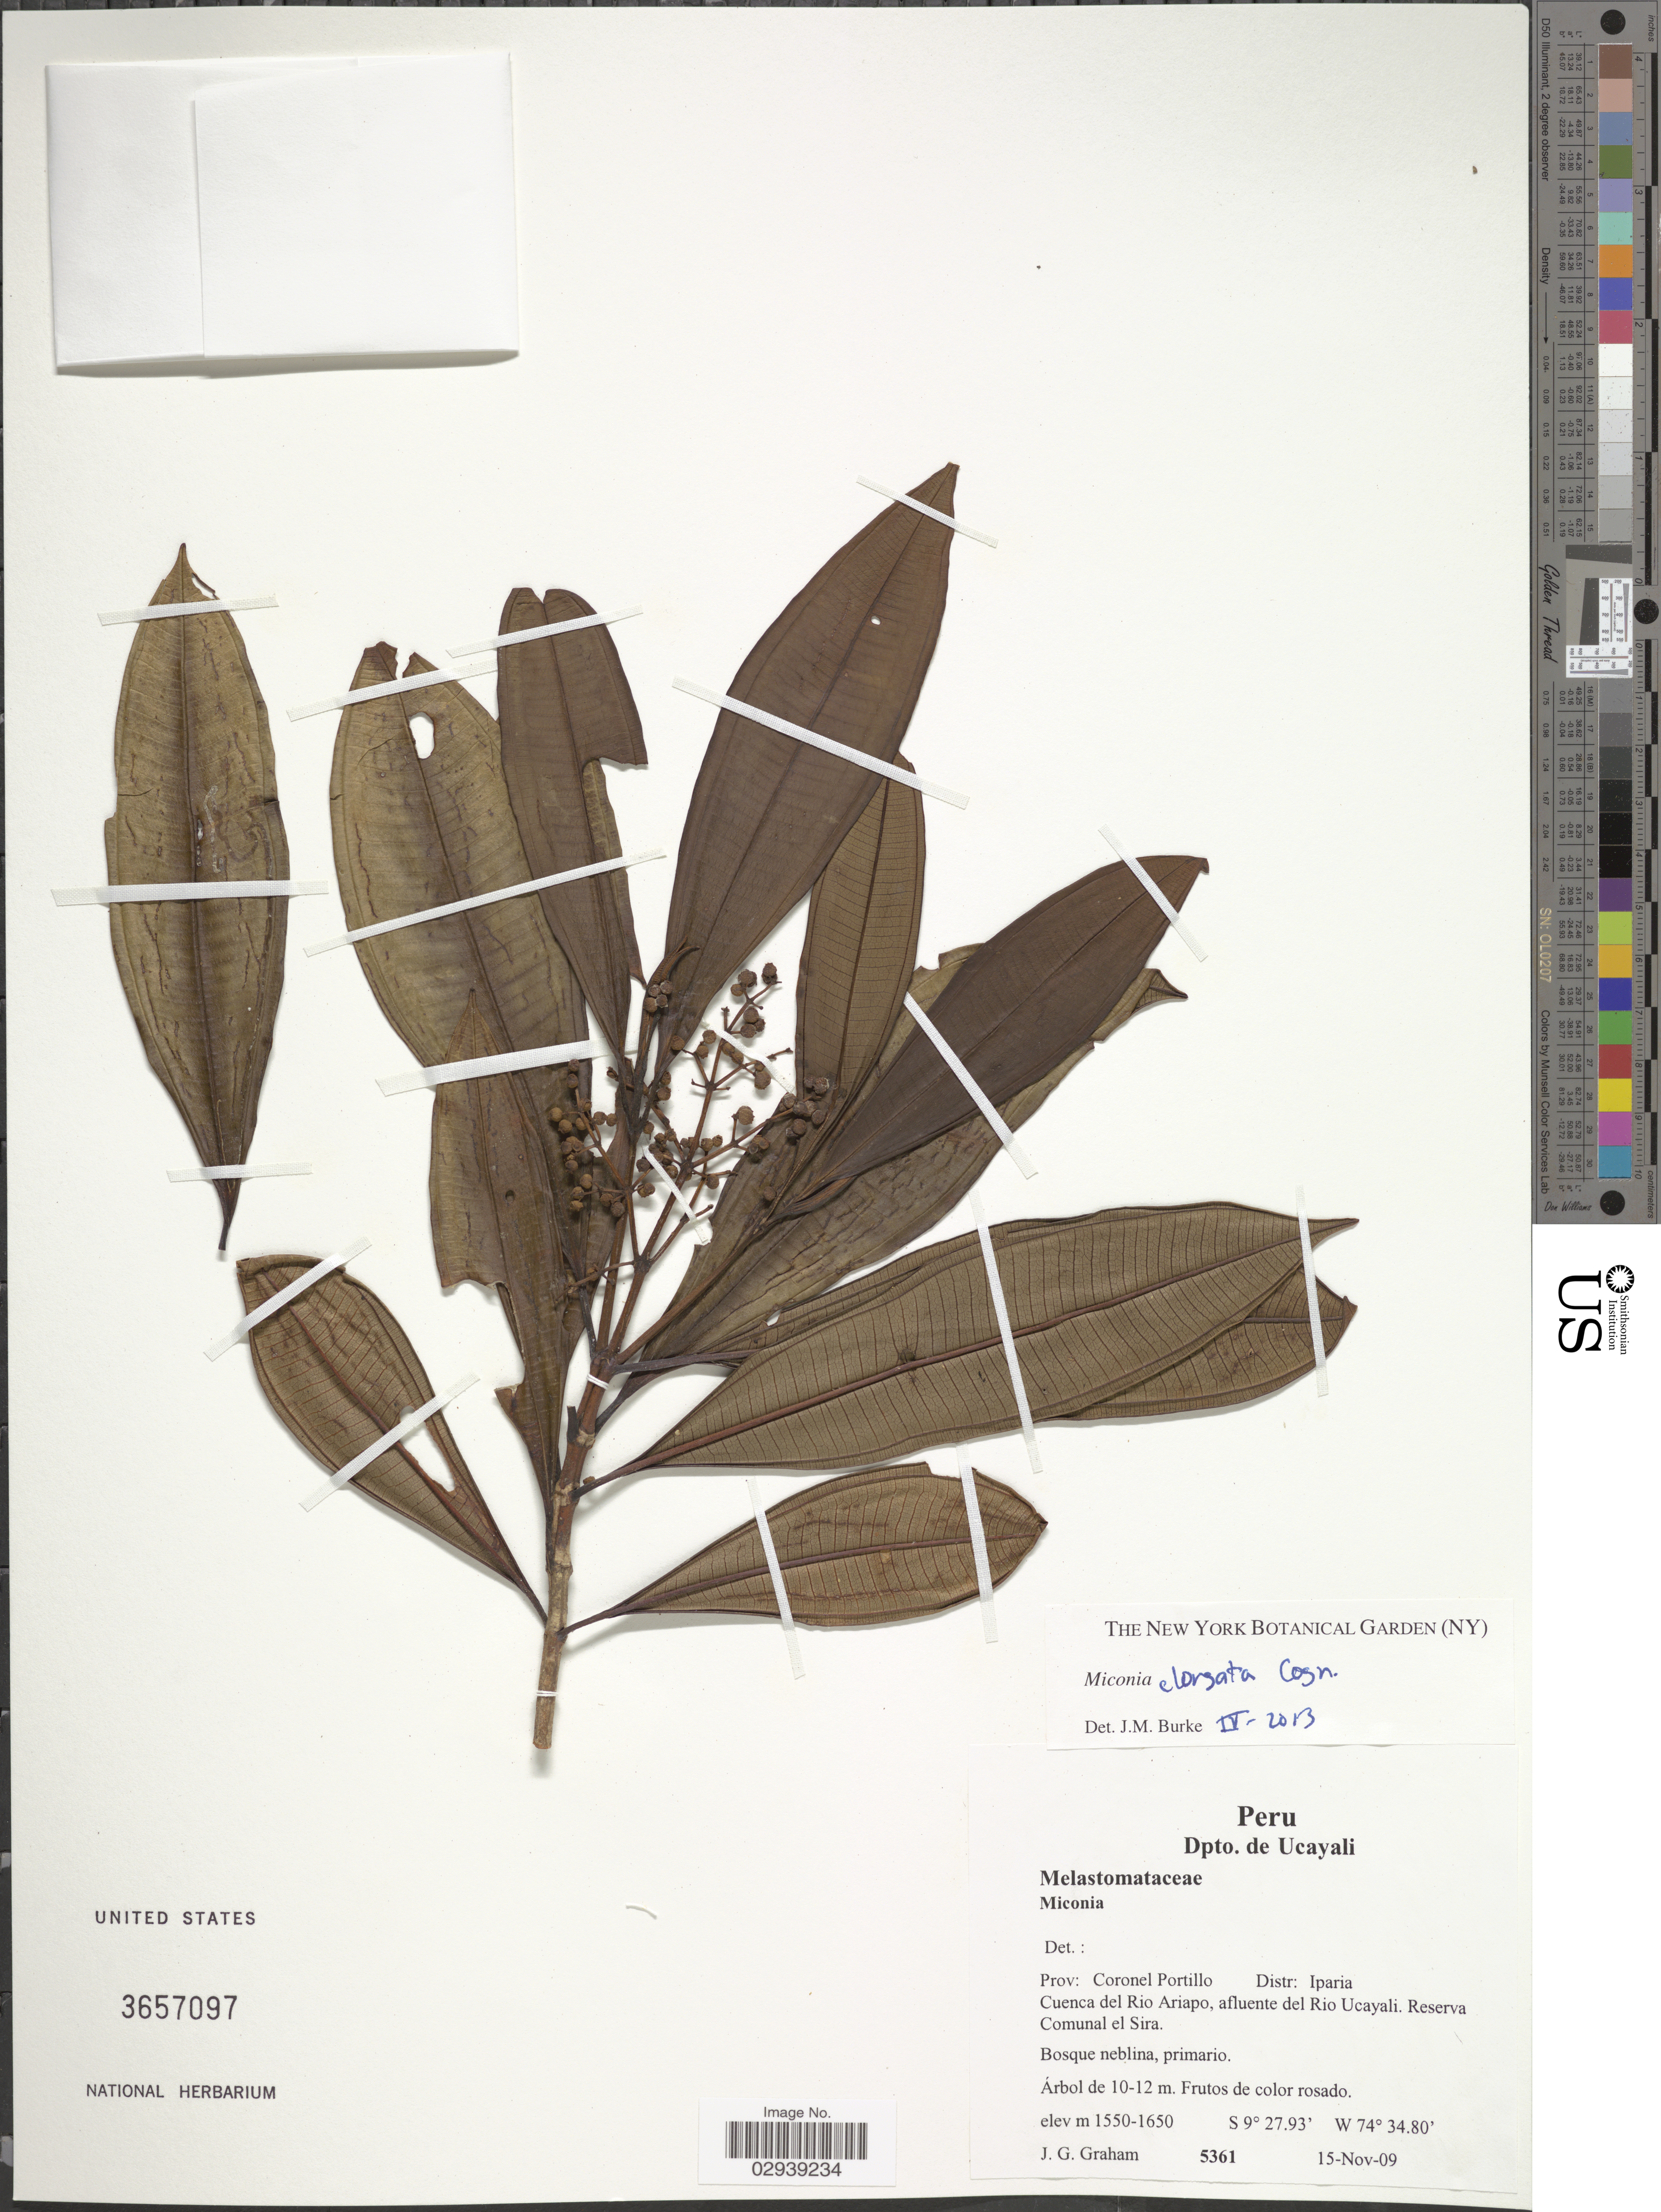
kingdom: Plantae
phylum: Tracheophyta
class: Magnoliopsida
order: Myrtales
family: Melastomataceae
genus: Miconia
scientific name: Miconia elongata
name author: Cogn.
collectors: J. Graham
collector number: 5361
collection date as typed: Transcribed d/m/y: 15/11/9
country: Peru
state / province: Ucayali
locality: Dpto. de Ucayali. Prov: Coronel Portillo. Distr: Iparia. Cuenca del Rio Ariapo, afluente del Rio Ucayali. Reserva Comunal el Sira.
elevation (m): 1550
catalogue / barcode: US 3657097